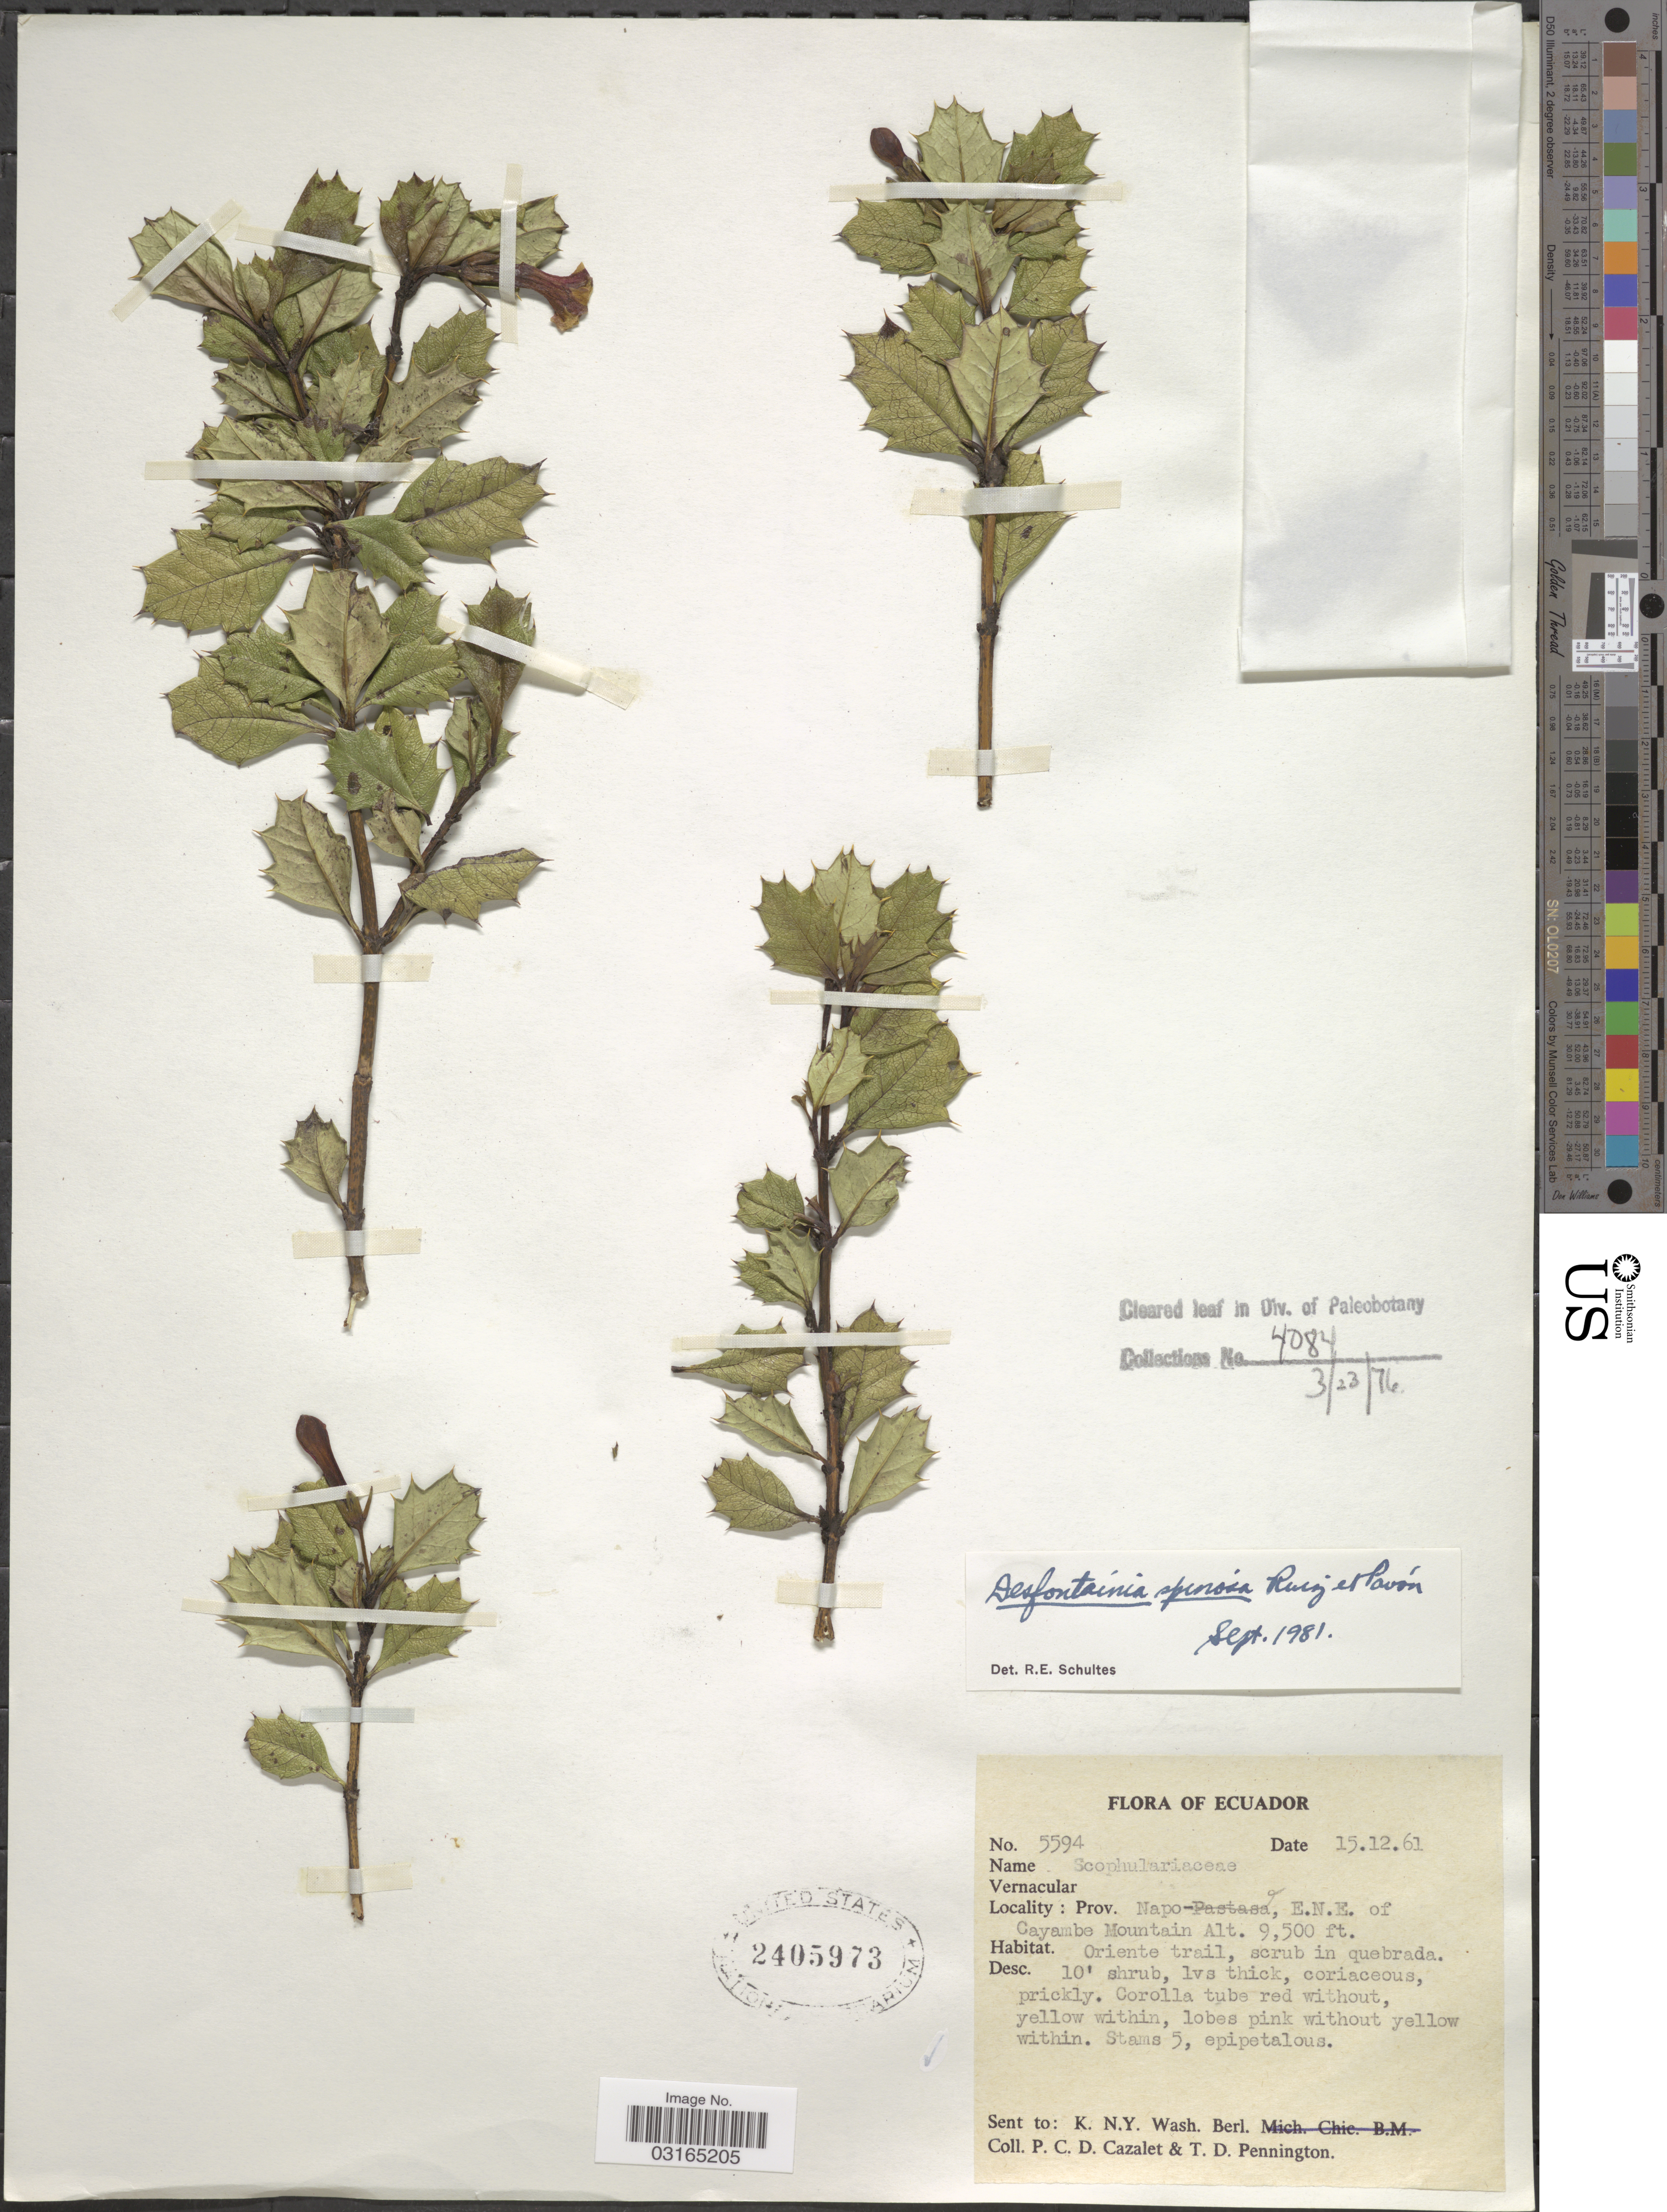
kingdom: Plantae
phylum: Tracheophyta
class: Magnoliopsida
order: Bruniales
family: Columelliaceae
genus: Desfontainia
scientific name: Desfontainia spinosa var. spinosa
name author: Ruiz & Pav.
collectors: P. C. D. Cazalet & T. D. Pennington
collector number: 5594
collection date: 1961-12-15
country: Ecuador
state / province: Napo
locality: E.N.E. of Cayambe Mountain.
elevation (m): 2896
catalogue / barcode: US 2405973